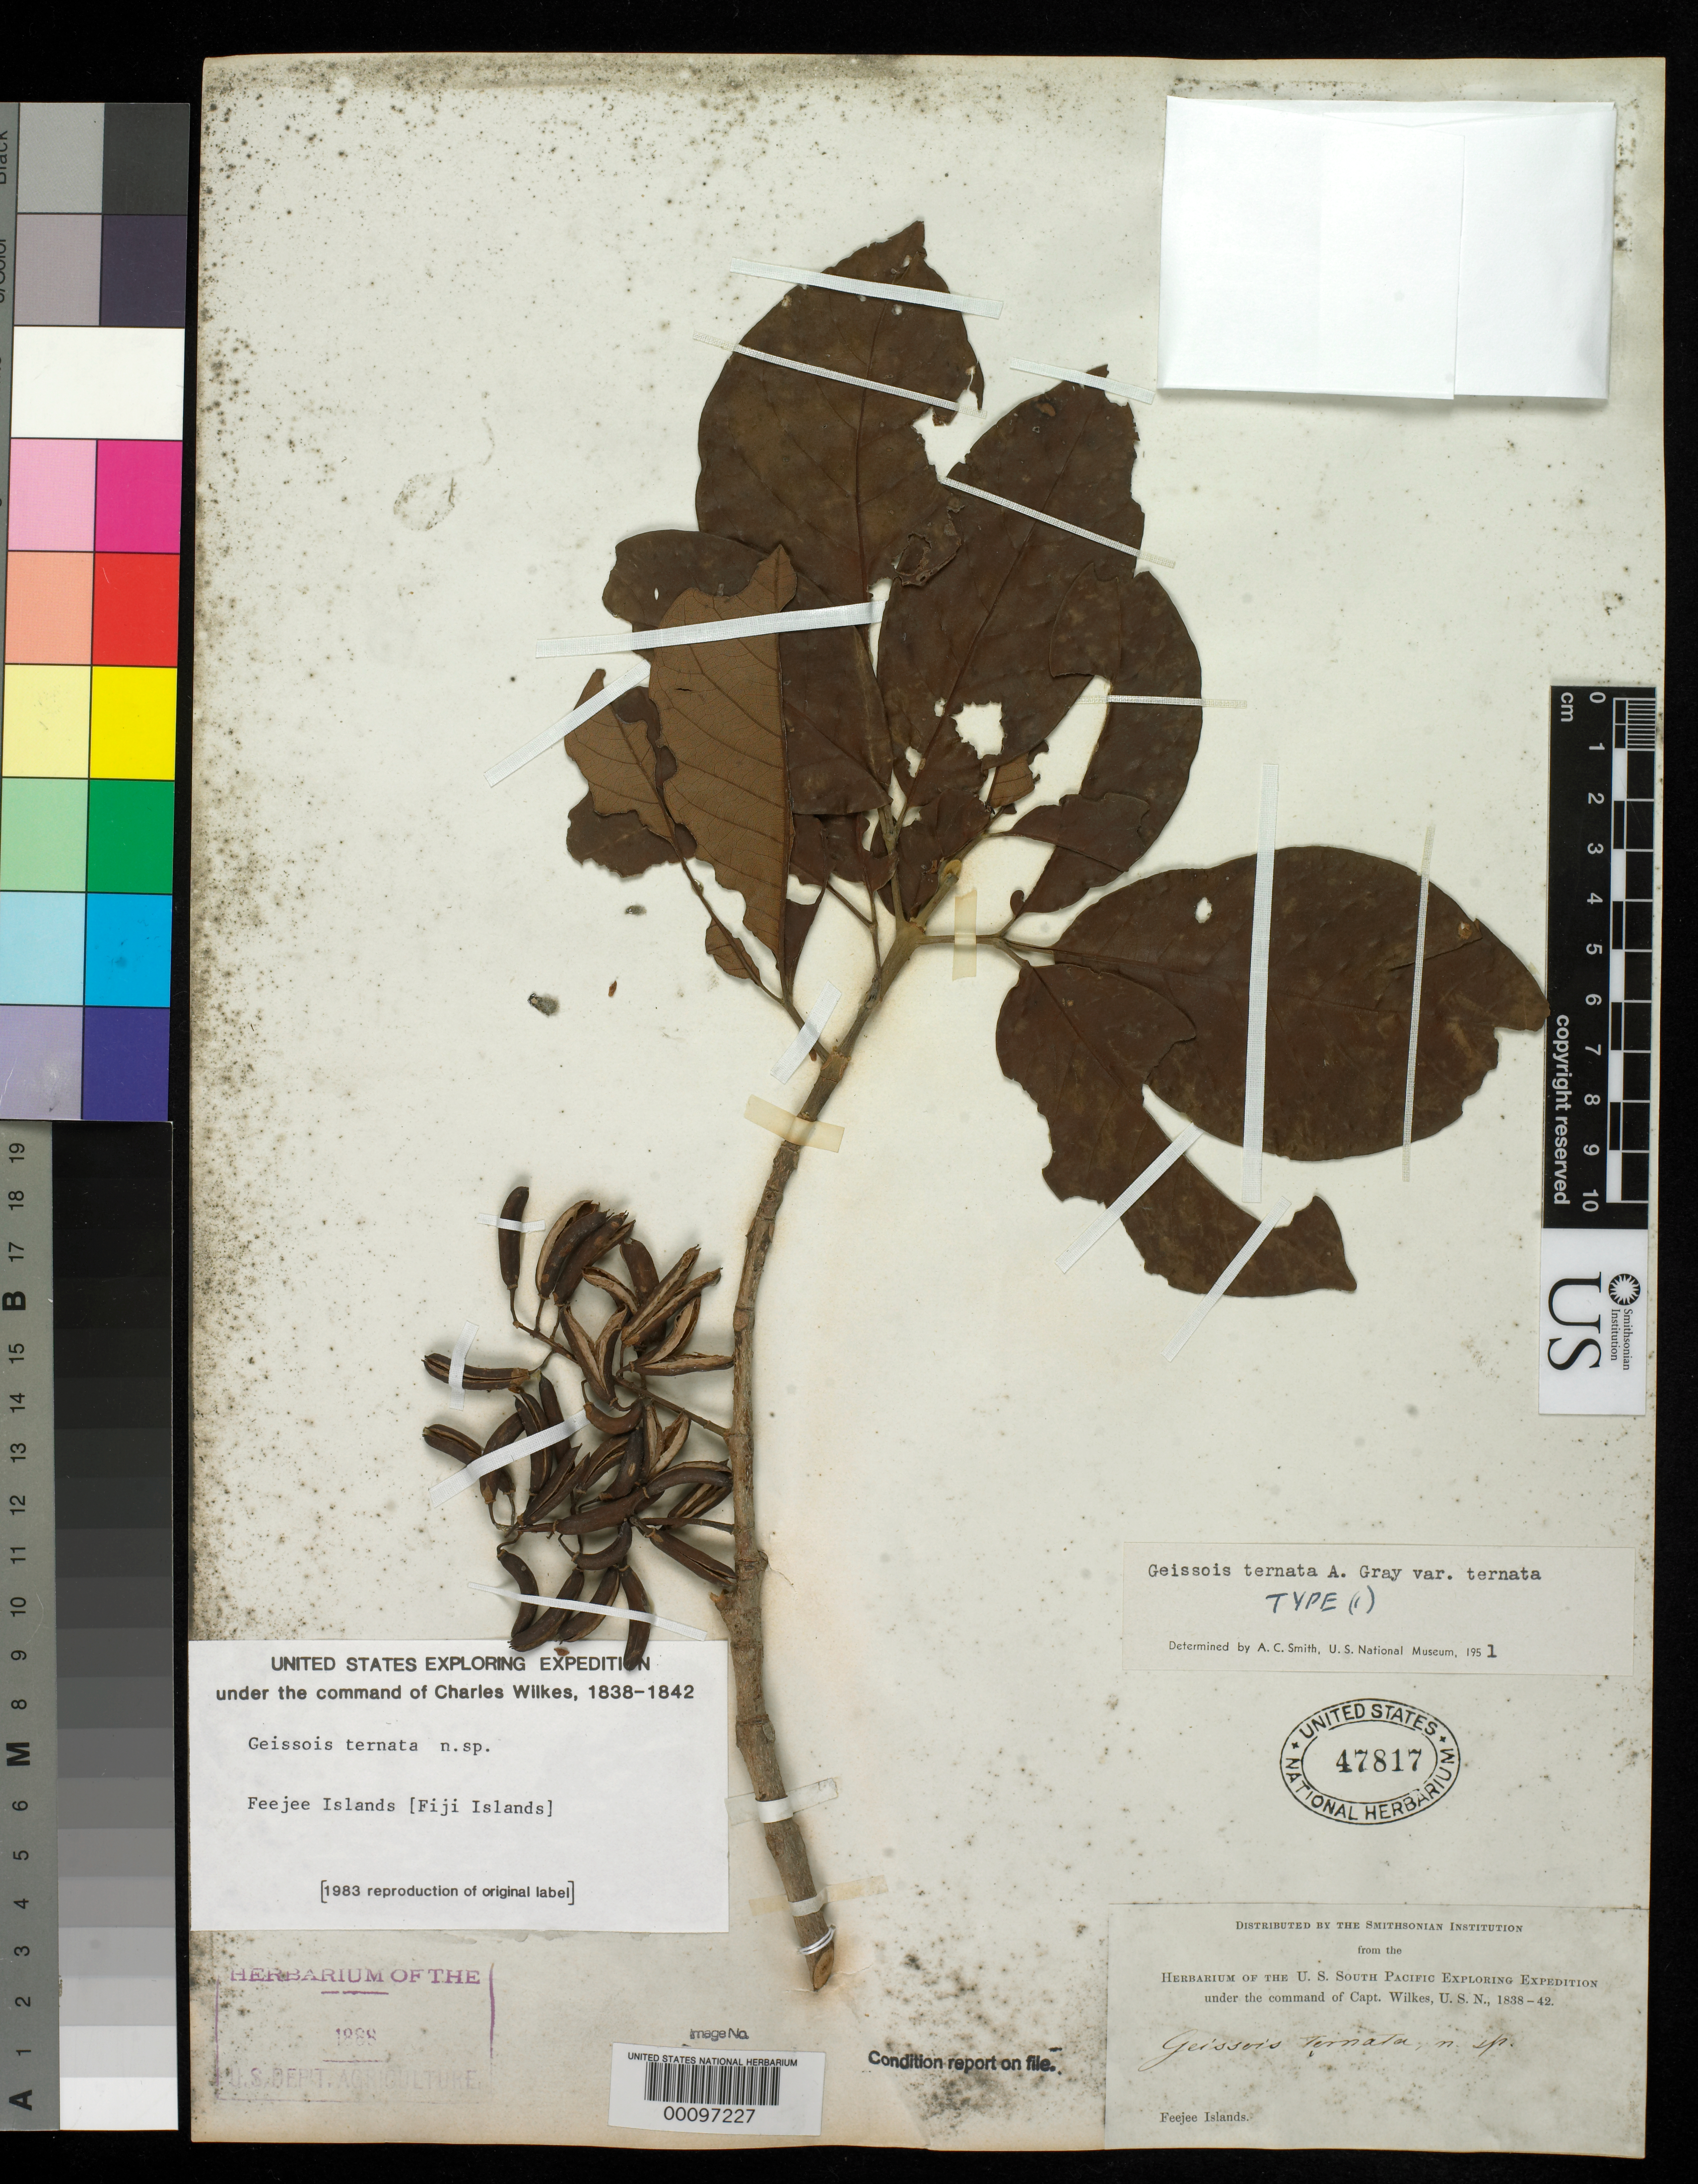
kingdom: Plantae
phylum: Tracheophyta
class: Magnoliopsida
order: Oxalidales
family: Cunoniaceae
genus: Geissois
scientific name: Geissois ternata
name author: A. Gray in Wilkes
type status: Type Collection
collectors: Wilkes Explor. Exped.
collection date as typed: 1838 to -- --- 1842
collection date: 1838/1842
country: Fiji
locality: Muthuata I. and Ovolau I.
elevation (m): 152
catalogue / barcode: US 47817